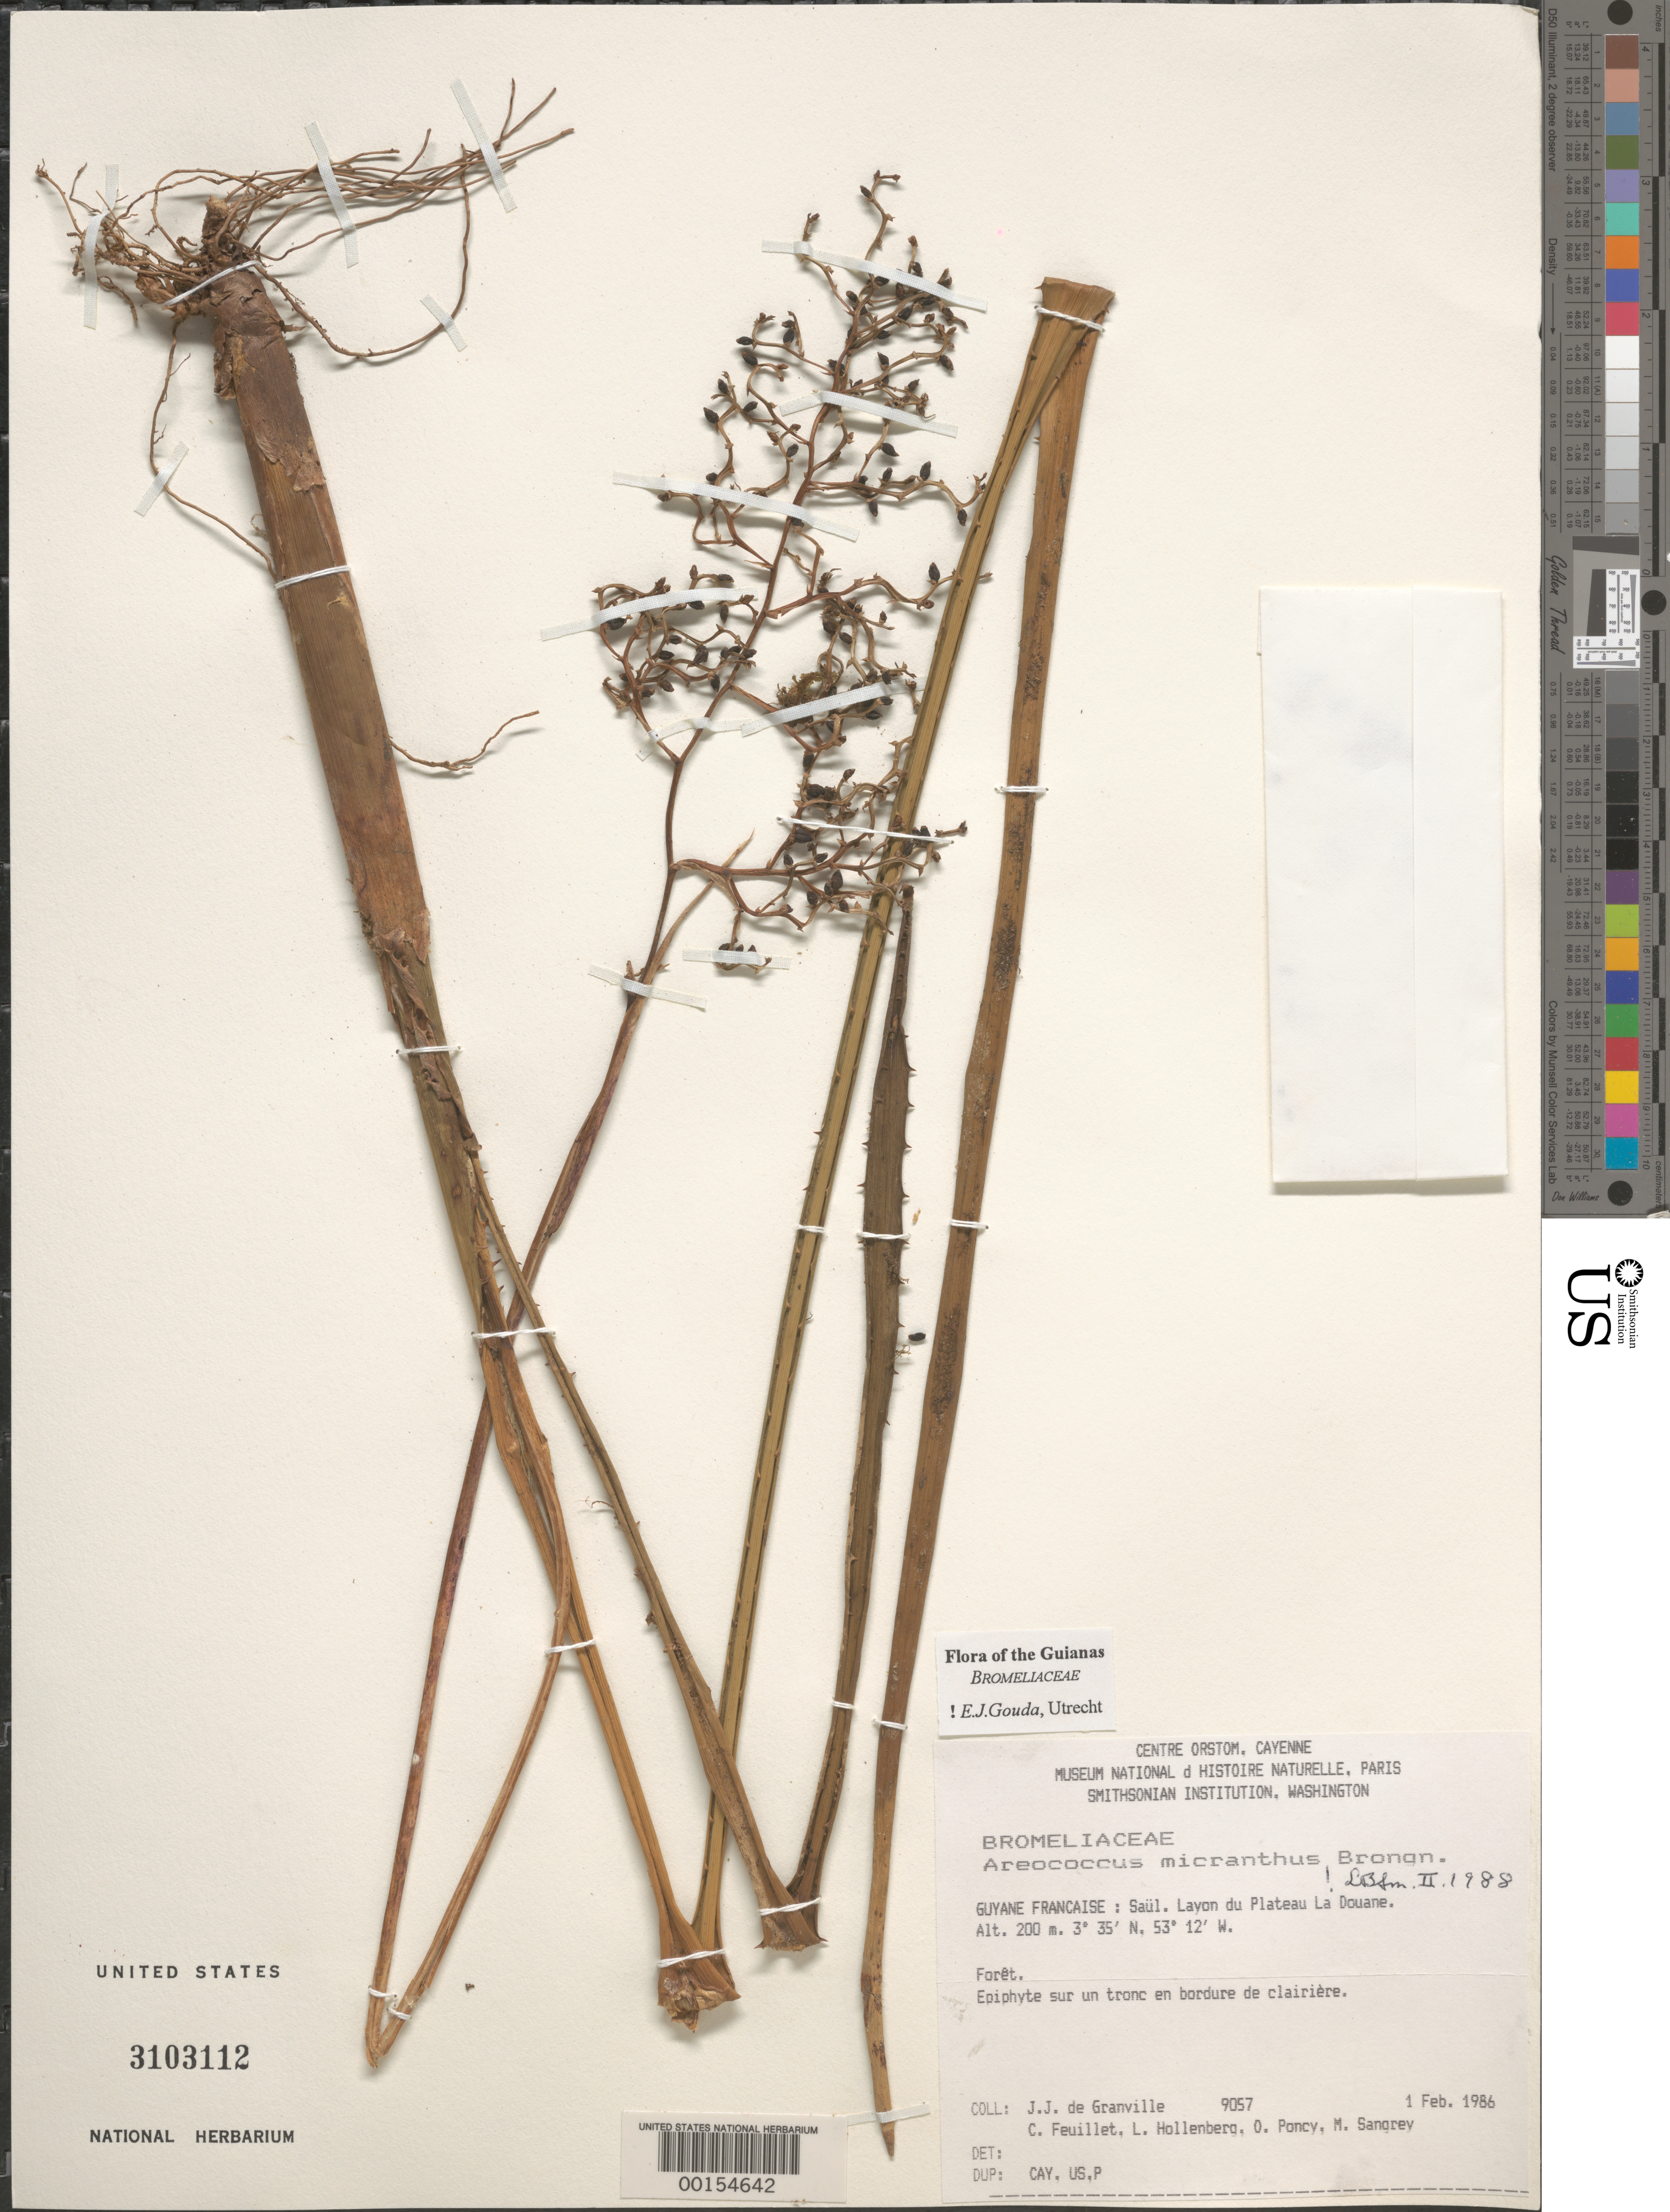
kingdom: Plantae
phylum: Tracheophyta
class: Liliopsida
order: Poales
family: Bromeliaceae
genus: Araeococcus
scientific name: Araeococcus micranthus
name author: Brongn.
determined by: Gouda, E. J.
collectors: J.-J. de Granville, C. Feuillet, L. Hollenberg, O. Poncy & M. S. Sangrey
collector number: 9057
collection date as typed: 1-Feb-86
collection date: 1986-02-01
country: French Guiana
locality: Saül, Layon du Plateau La Douane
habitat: Forêt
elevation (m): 200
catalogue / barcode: US 3103112